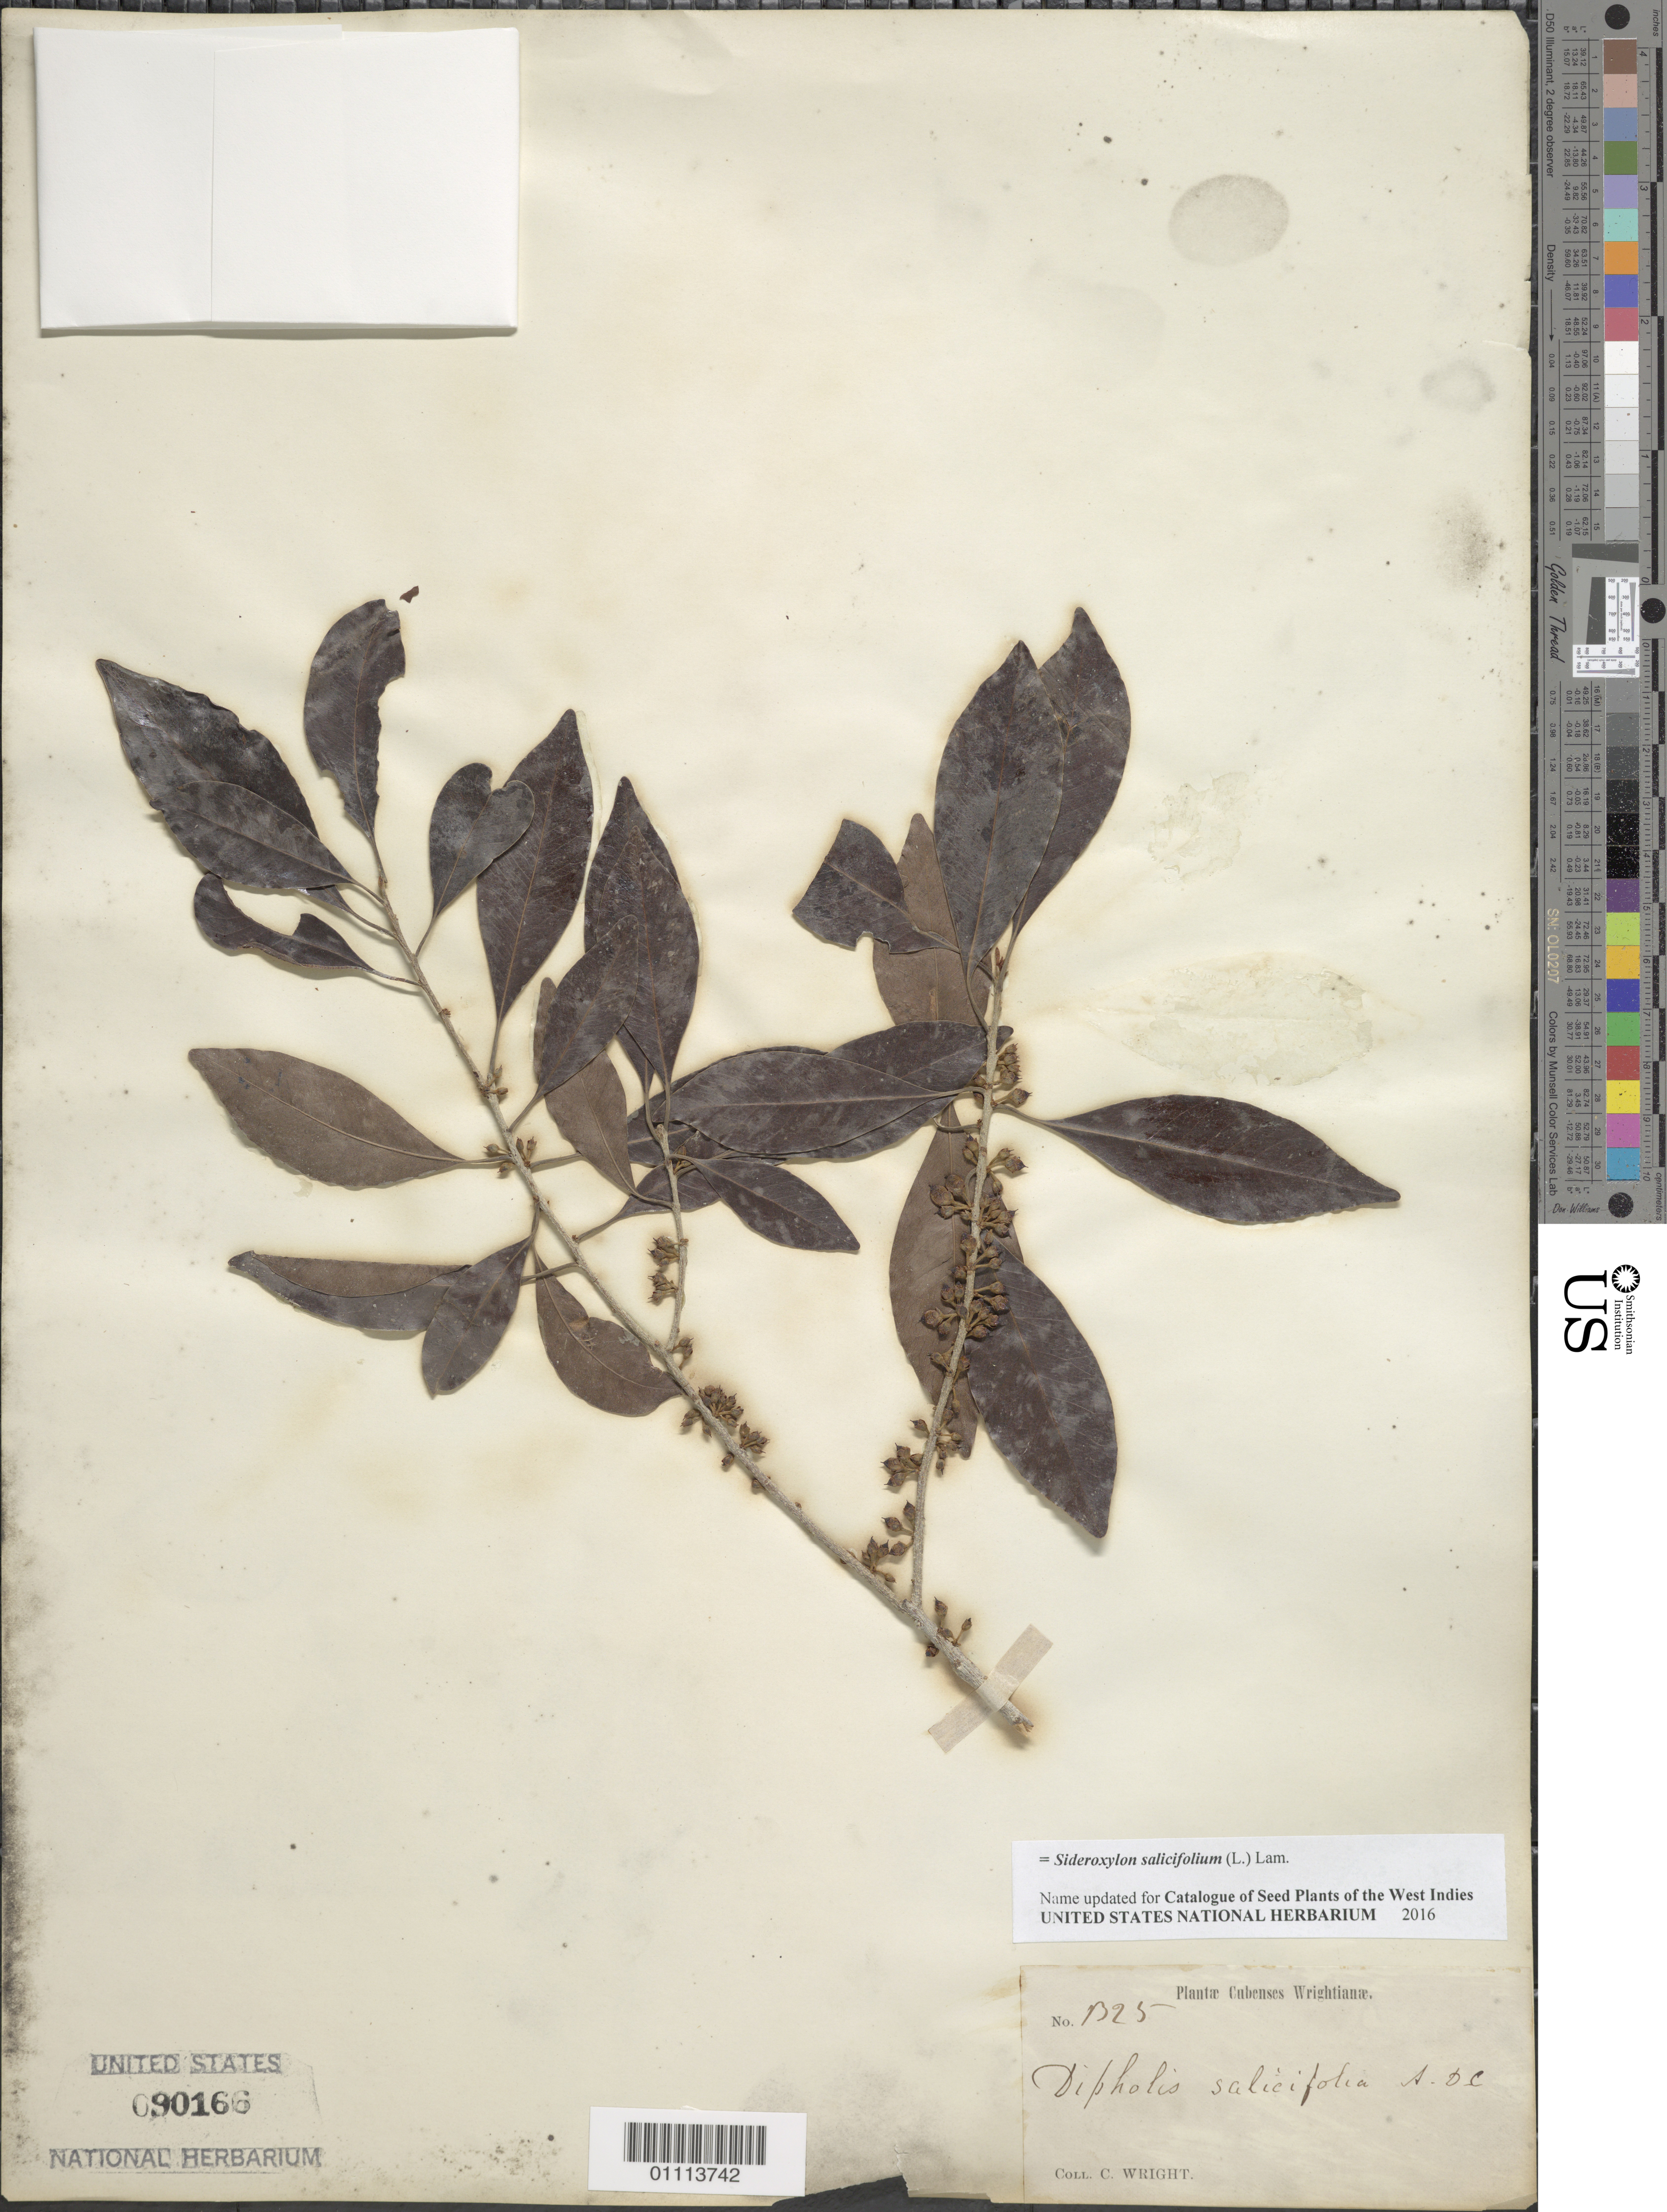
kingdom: Plantae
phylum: Tracheophyta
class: Magnoliopsida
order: Ericales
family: Sapotaceae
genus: Dipholis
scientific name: Dipholis salicifolia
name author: (L.) A. DC.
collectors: C. Wright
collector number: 1325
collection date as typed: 1800 to 1899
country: Cuba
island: Cuba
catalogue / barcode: US 90166